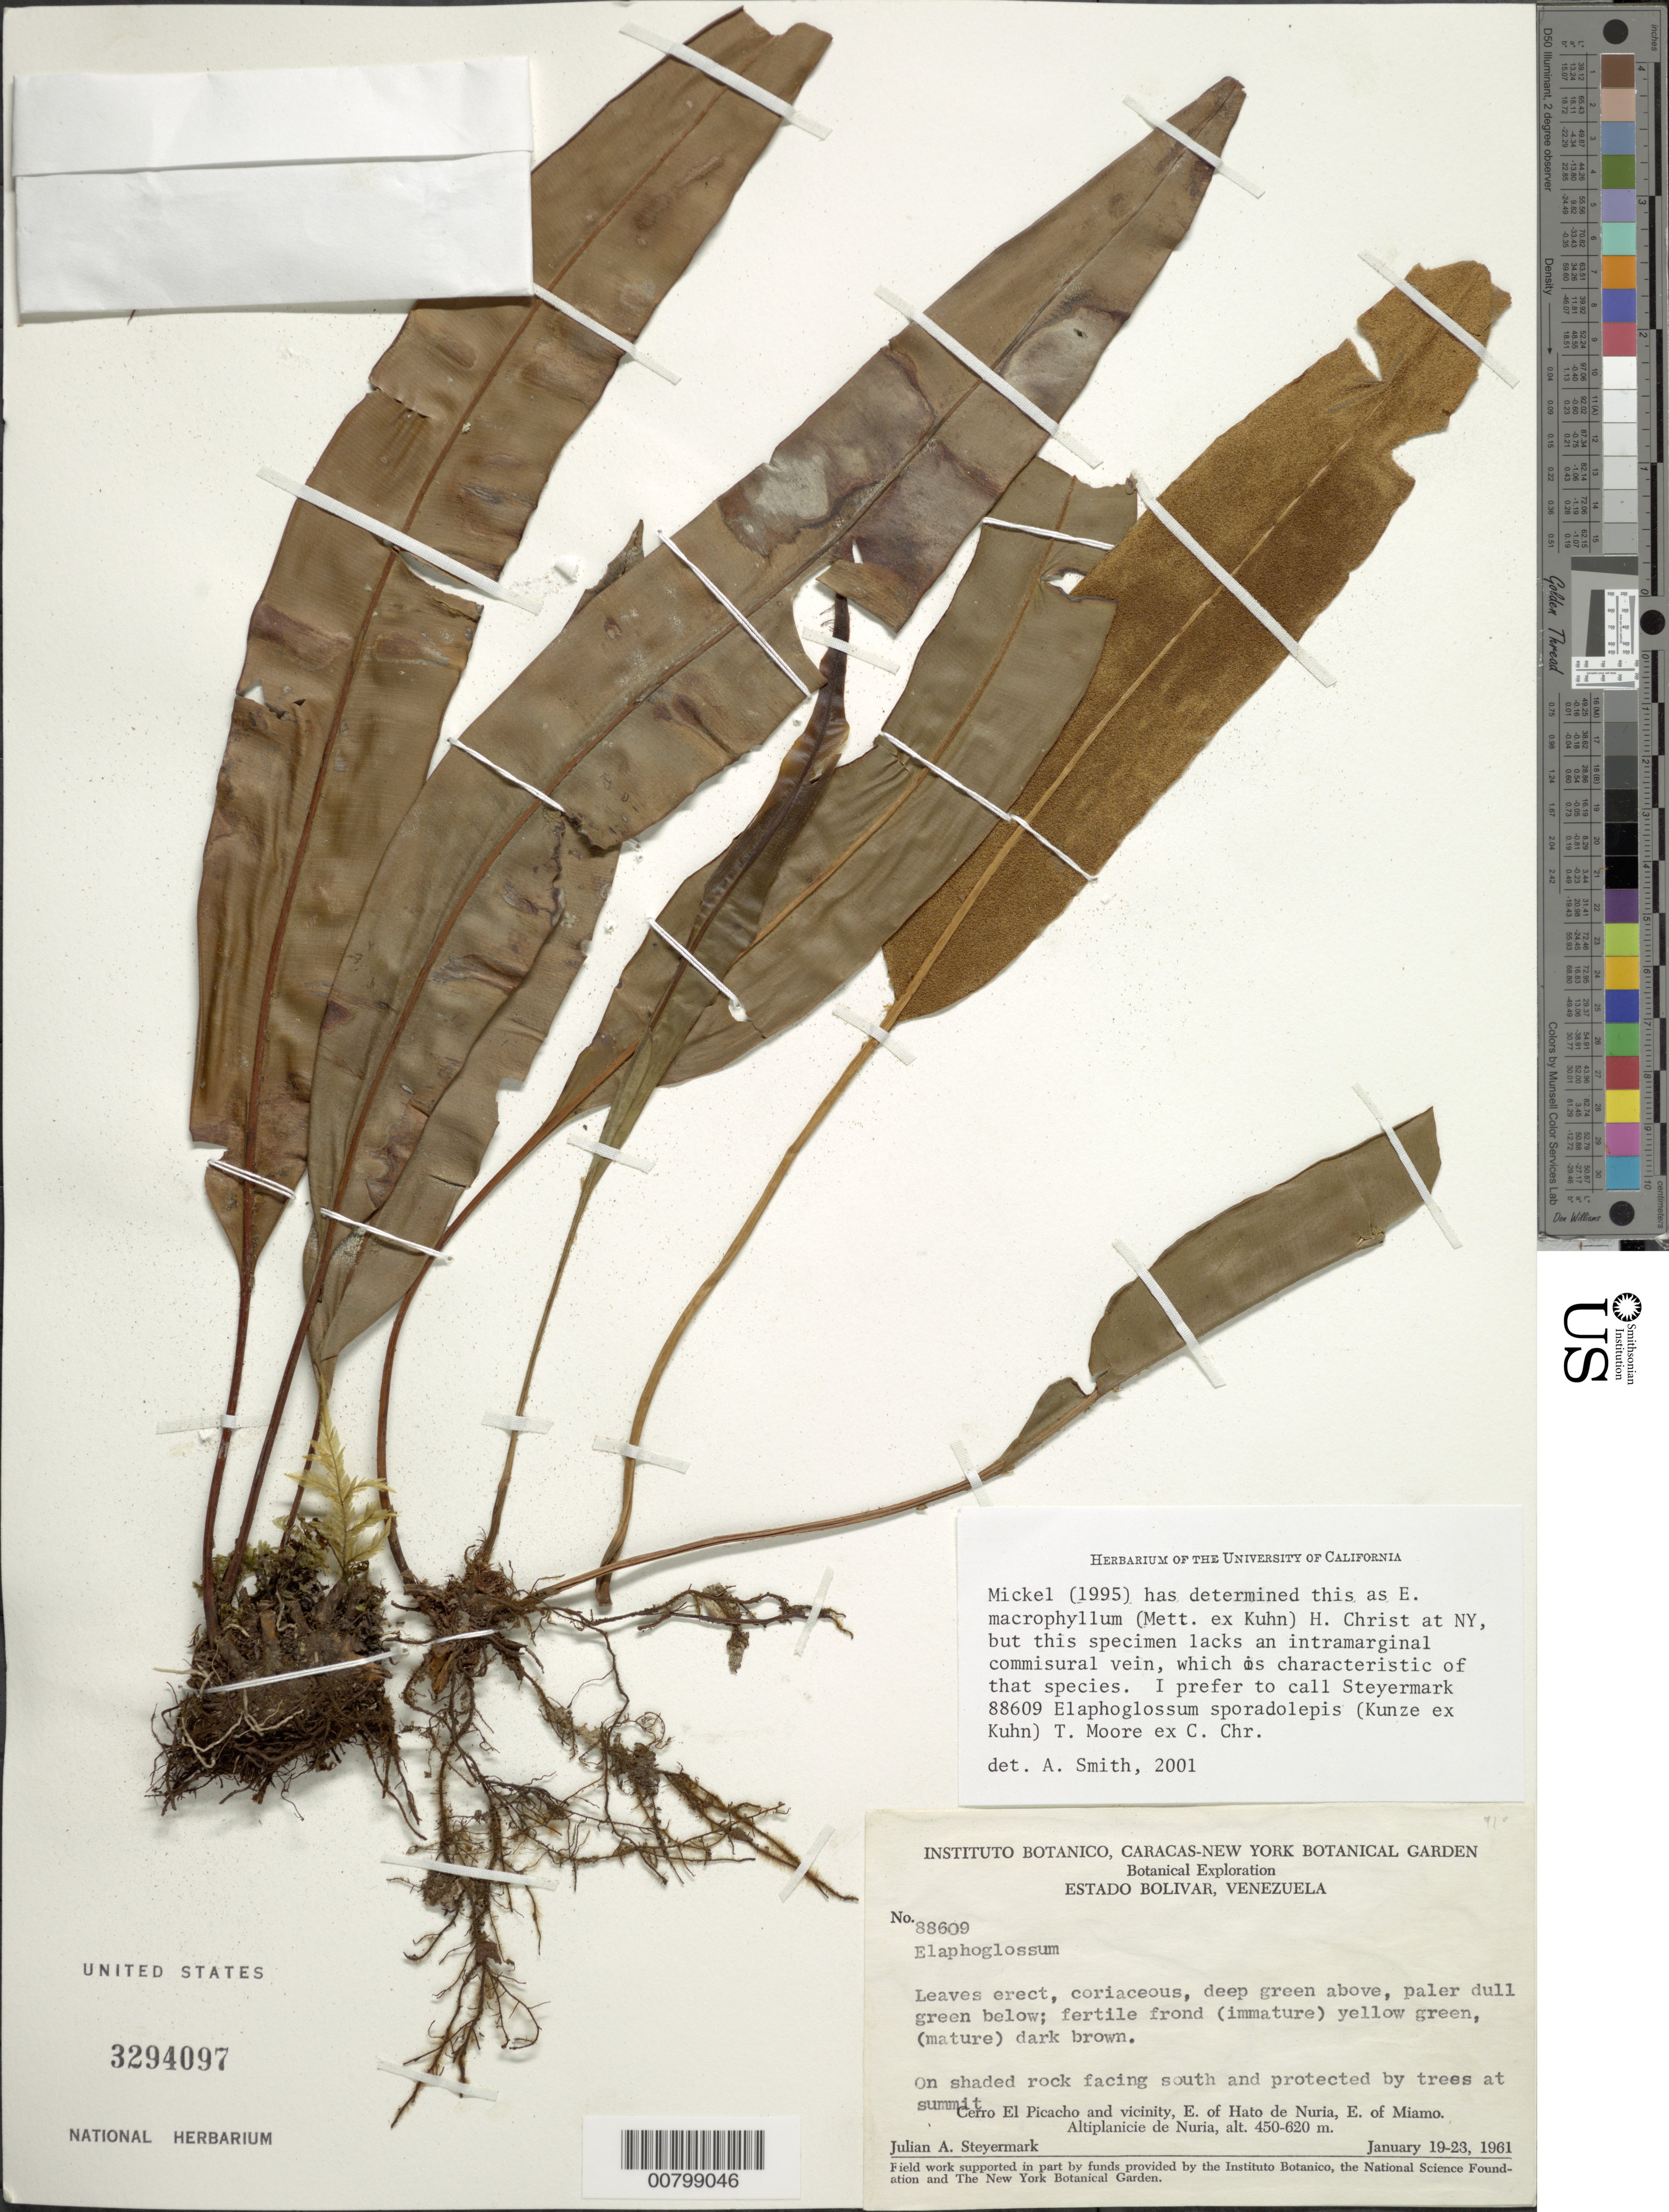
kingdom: Plantae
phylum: Tracheophyta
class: Polypodiopsida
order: Polypodiales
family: Dryopteridaceae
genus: Elaphoglossum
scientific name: Elaphoglossum sporadolepis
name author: (Kunze ex Kuhn) T. Moore ex C. Chr.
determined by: Smith, Alan R., (UC)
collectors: J. Steyermark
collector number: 88609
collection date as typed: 19-Jan-61 to 23-Jan-61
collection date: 1961-01-19/1961-01-23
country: Venezuela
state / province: Bolívar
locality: Cerro El Picacho and vicinity, E of Hato de Nuria, E of Miamo, Altiplanicie de Nuria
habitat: Shaded rock facing south and protected by trees at summit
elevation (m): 450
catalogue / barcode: US 3294097